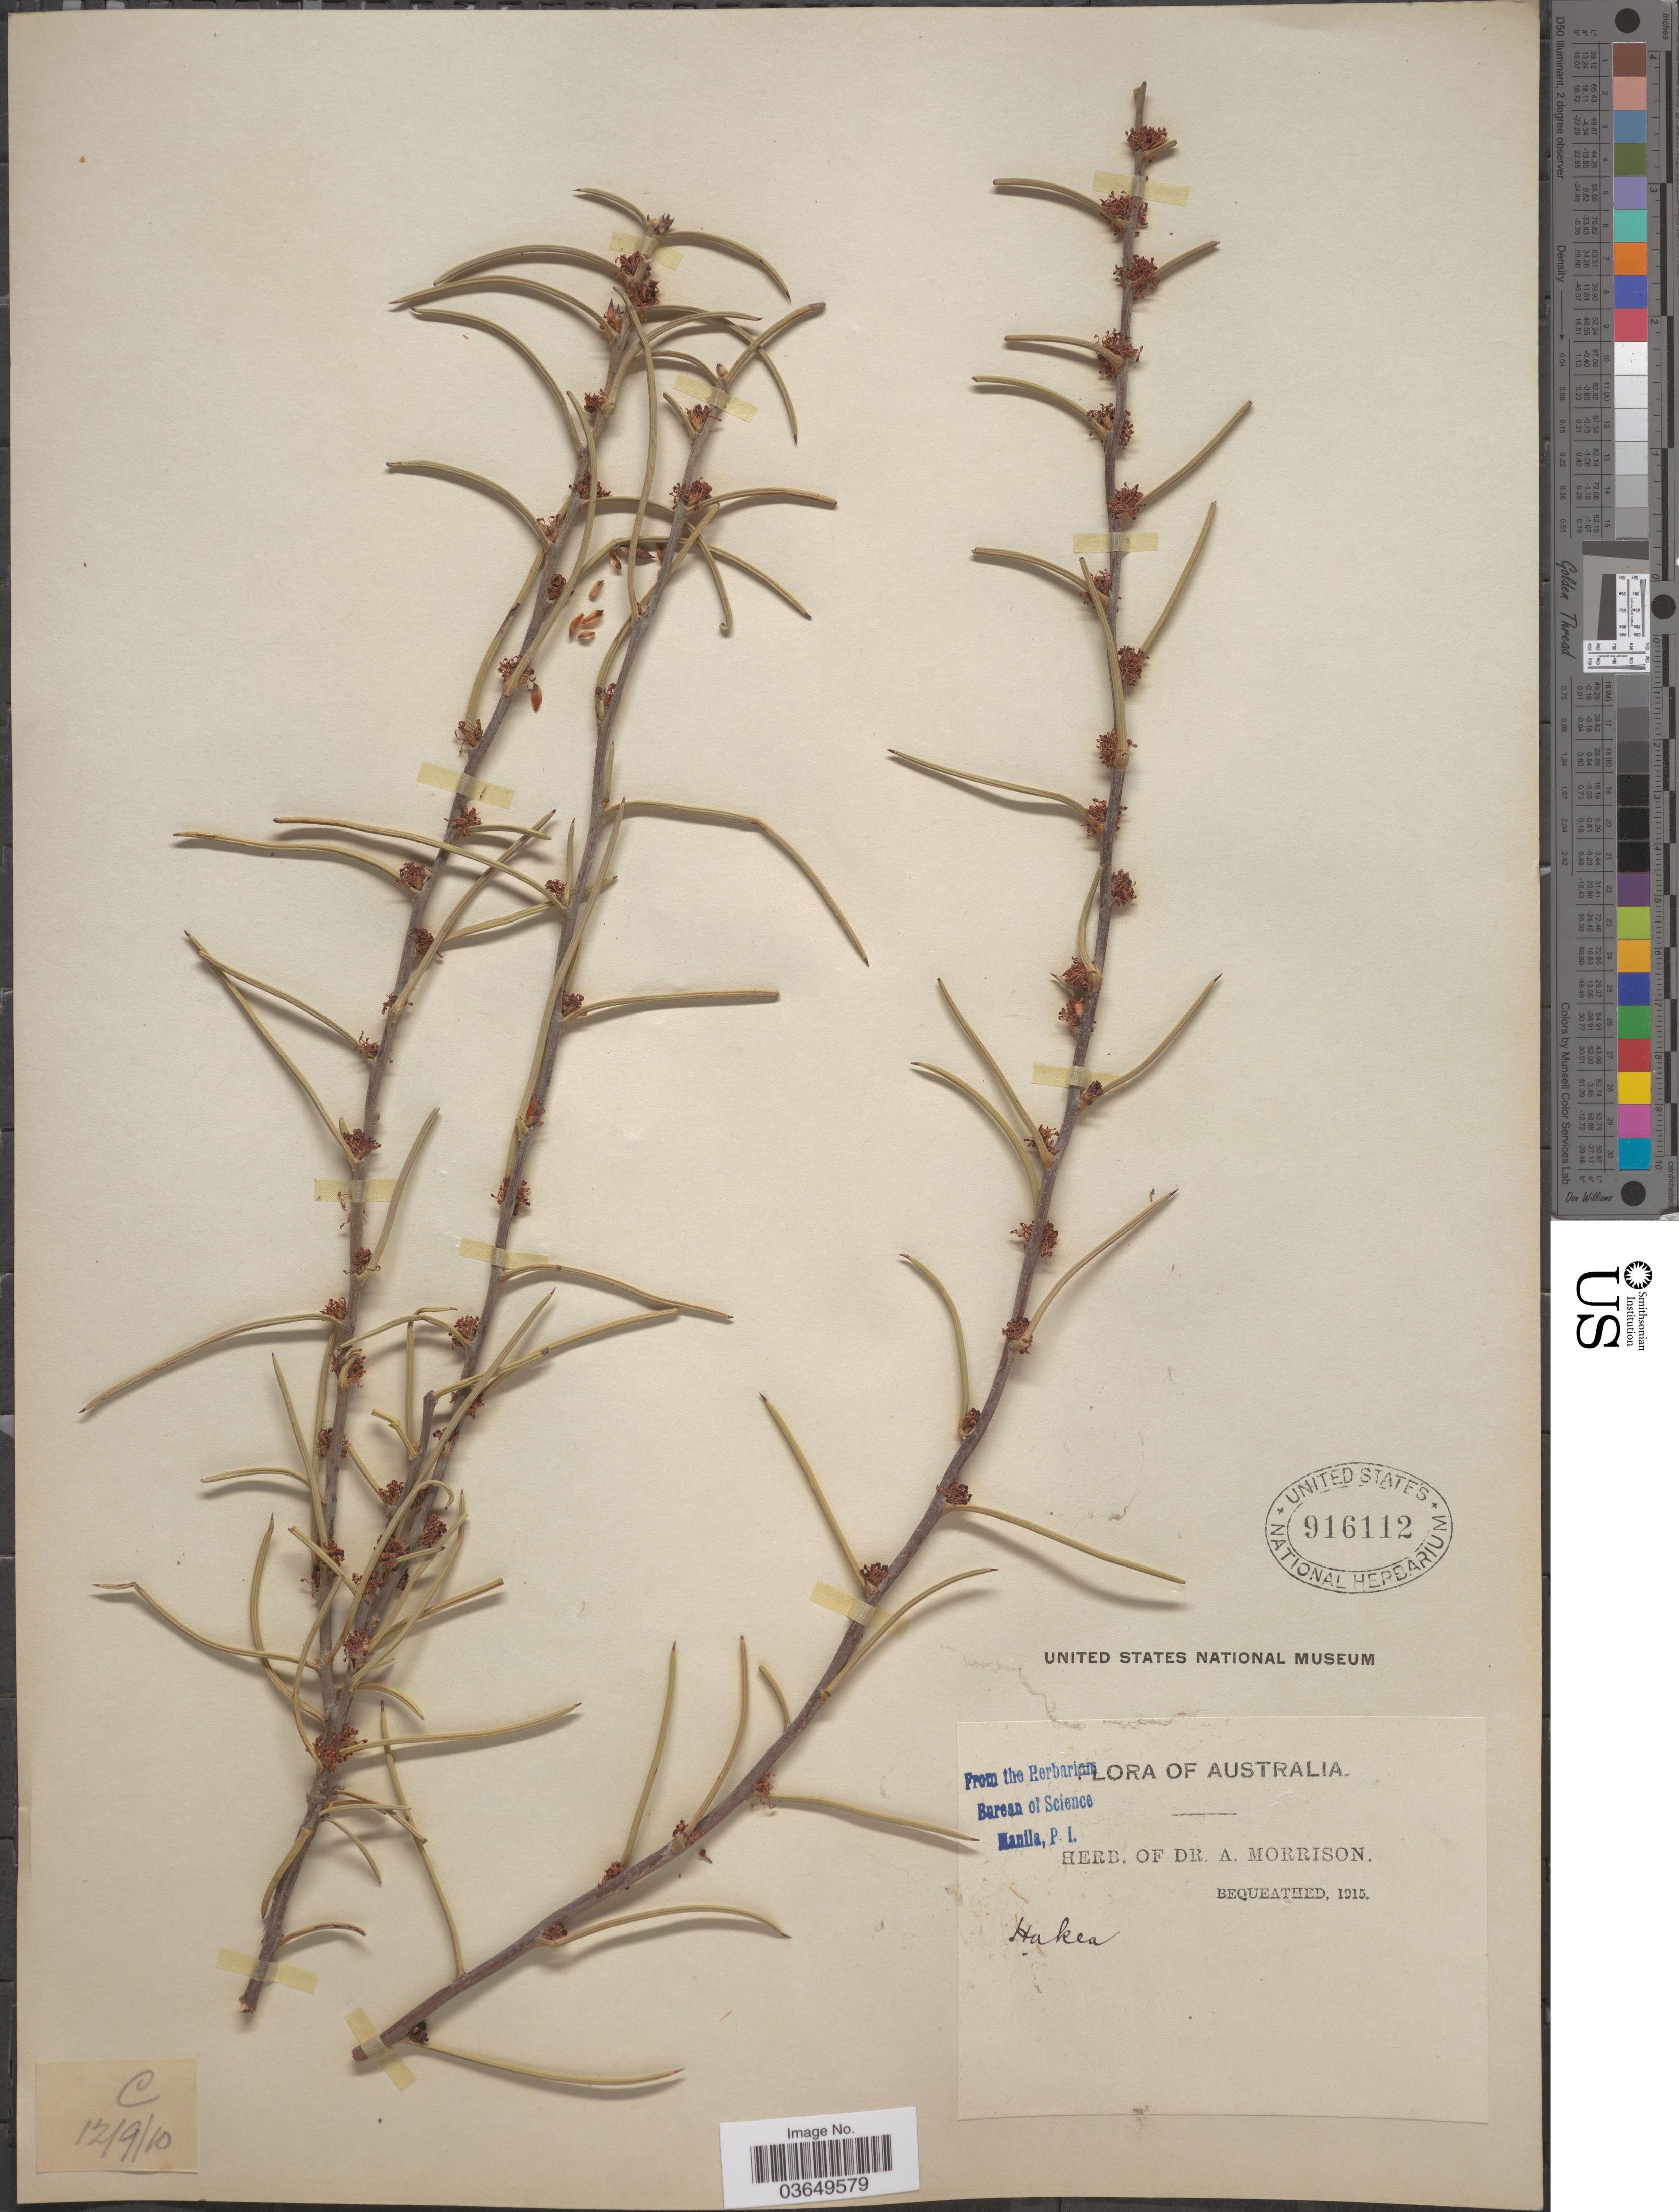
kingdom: Plantae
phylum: Tracheophyta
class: Magnoliopsida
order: Proteales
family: Proteaceae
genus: Hakea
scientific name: Hakea sp.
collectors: ex herb. Dr. A. Morrison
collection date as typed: Transcribed d/m/y: 12/9/10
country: Australia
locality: C.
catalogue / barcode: US 916112